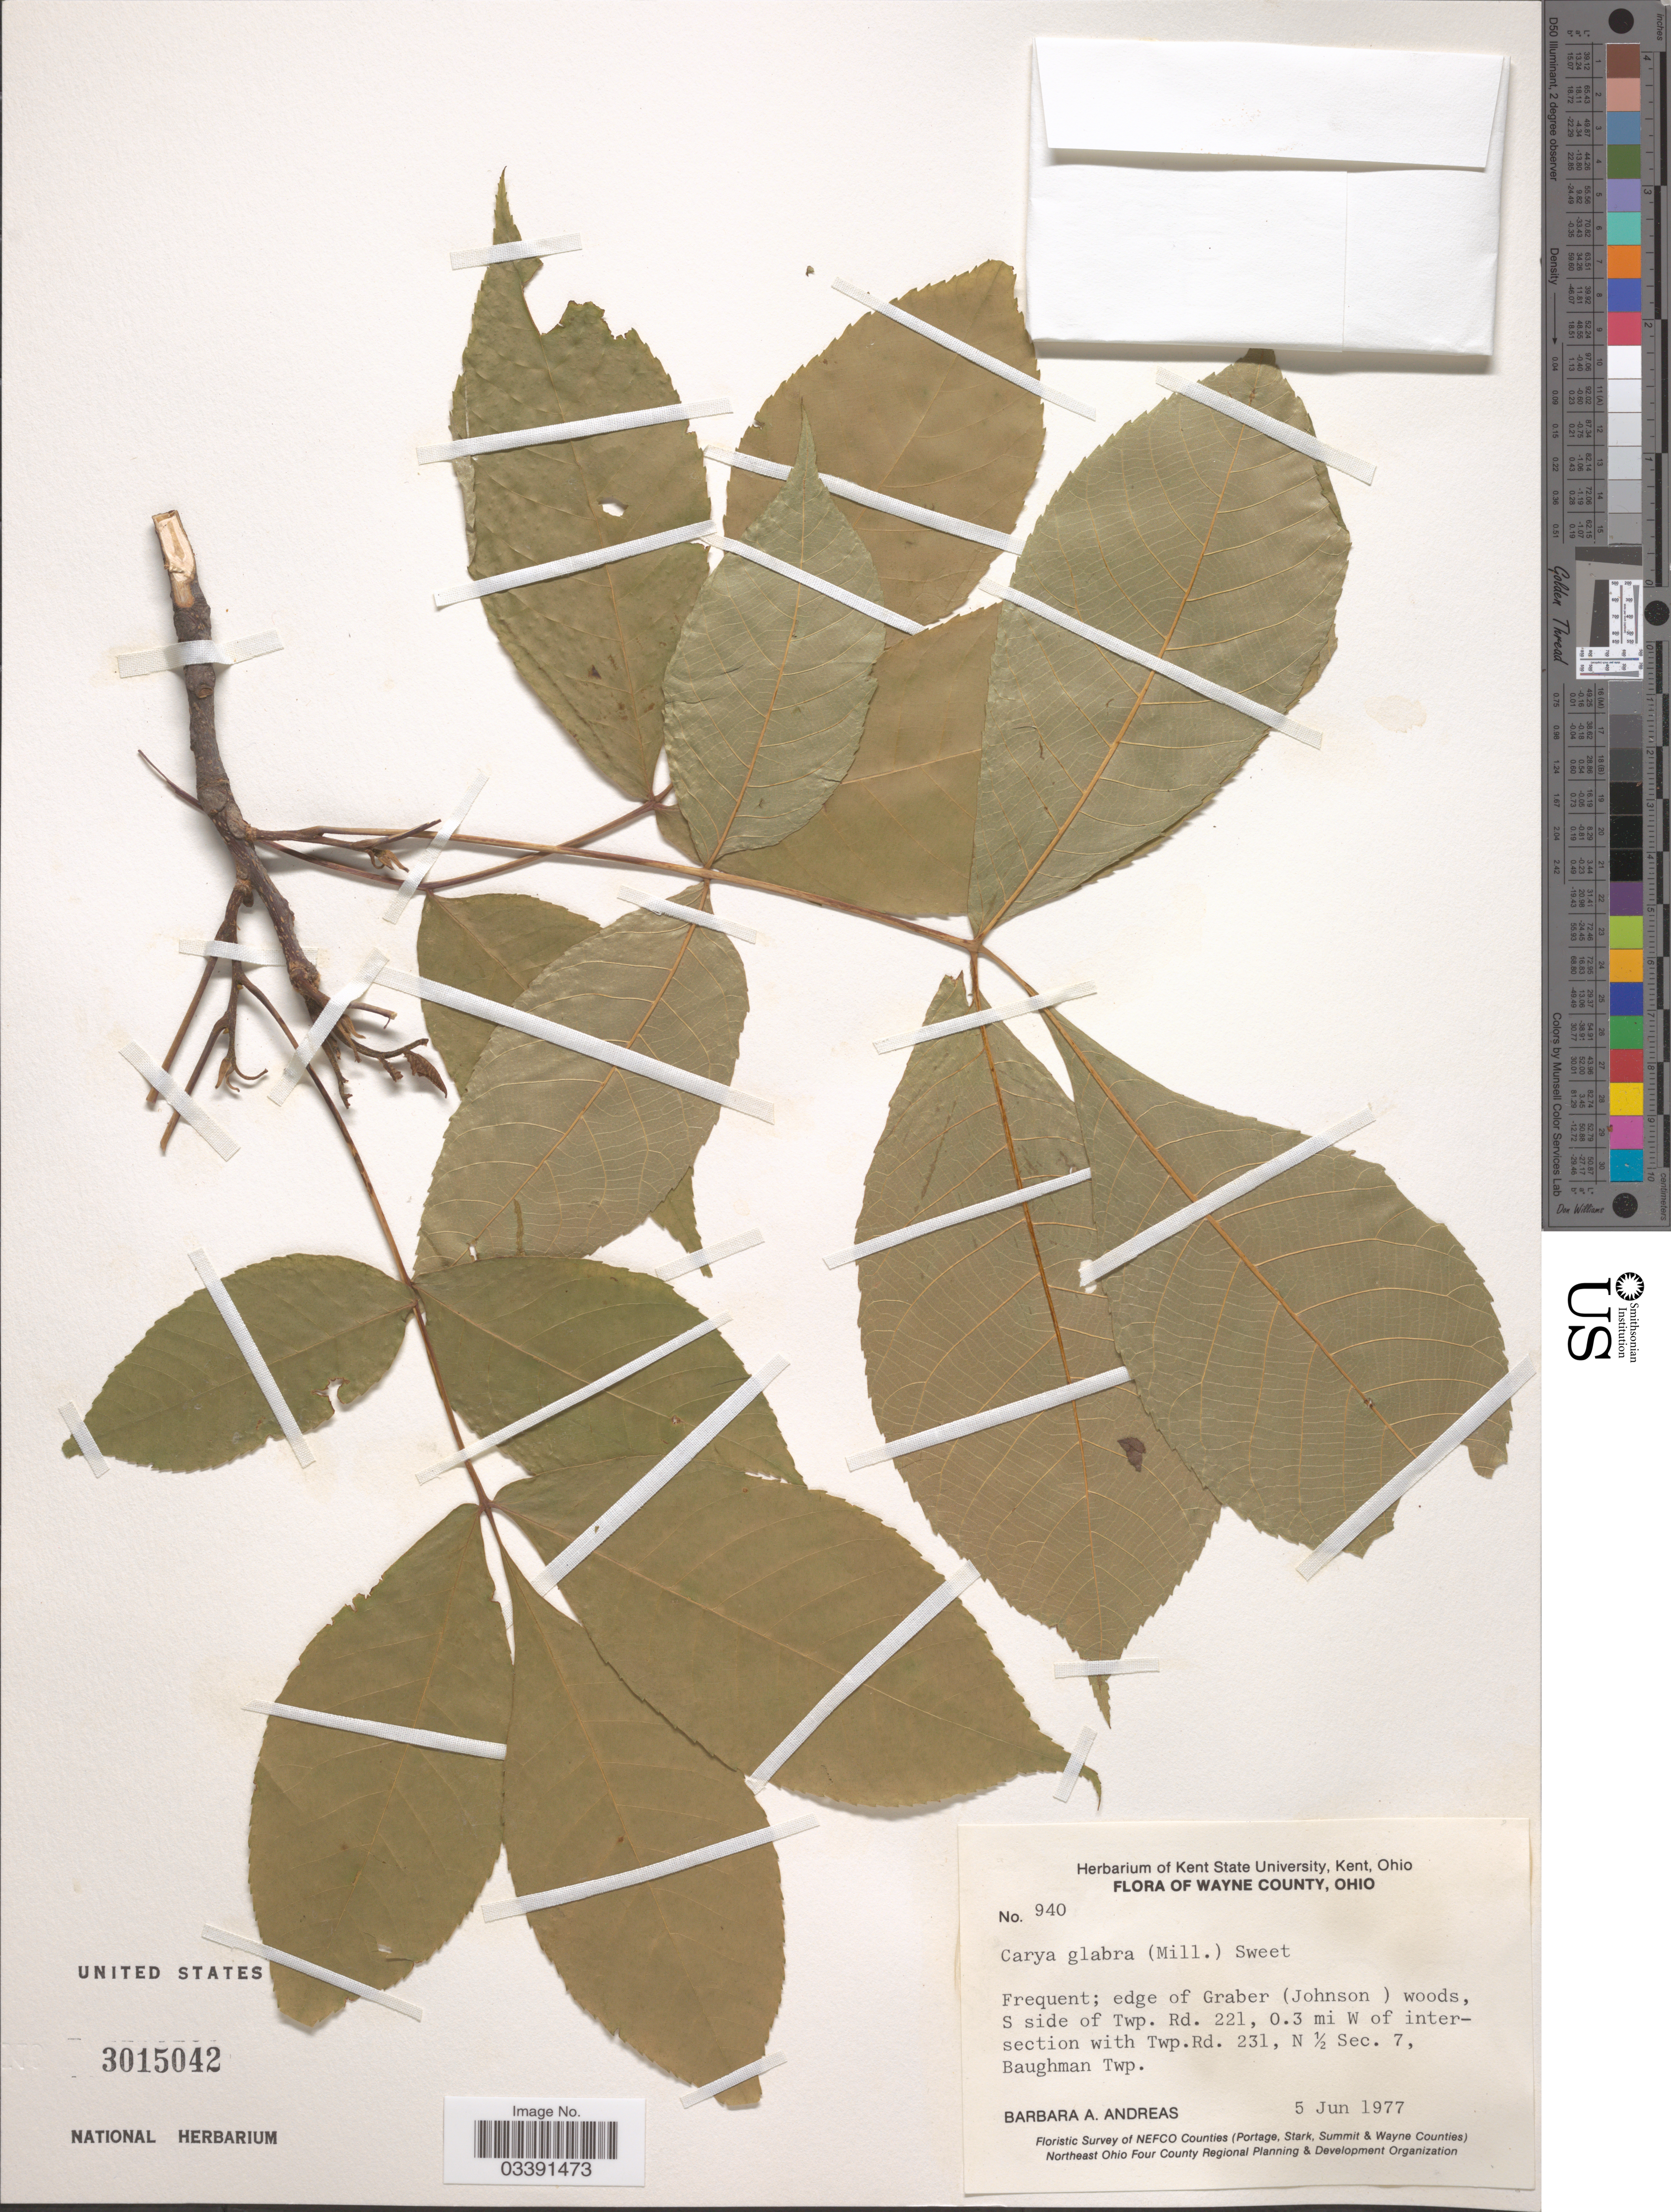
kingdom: Plantae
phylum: Tracheophyta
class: Magnoliopsida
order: Fagales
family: Juglandaceae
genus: Carya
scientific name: Carya glabra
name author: (Mill.) Sweet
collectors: B. A. Andreas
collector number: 940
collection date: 1977-06-05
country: United States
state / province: Ohio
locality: Wayne County. Edge of Graber (Johnson) woods, S side of Twp. Rd. 221, 0.3 mi W of intersection with Twp. Rd. 231, N ½ Sec. 7, Baughman Twp.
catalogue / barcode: US 3015042